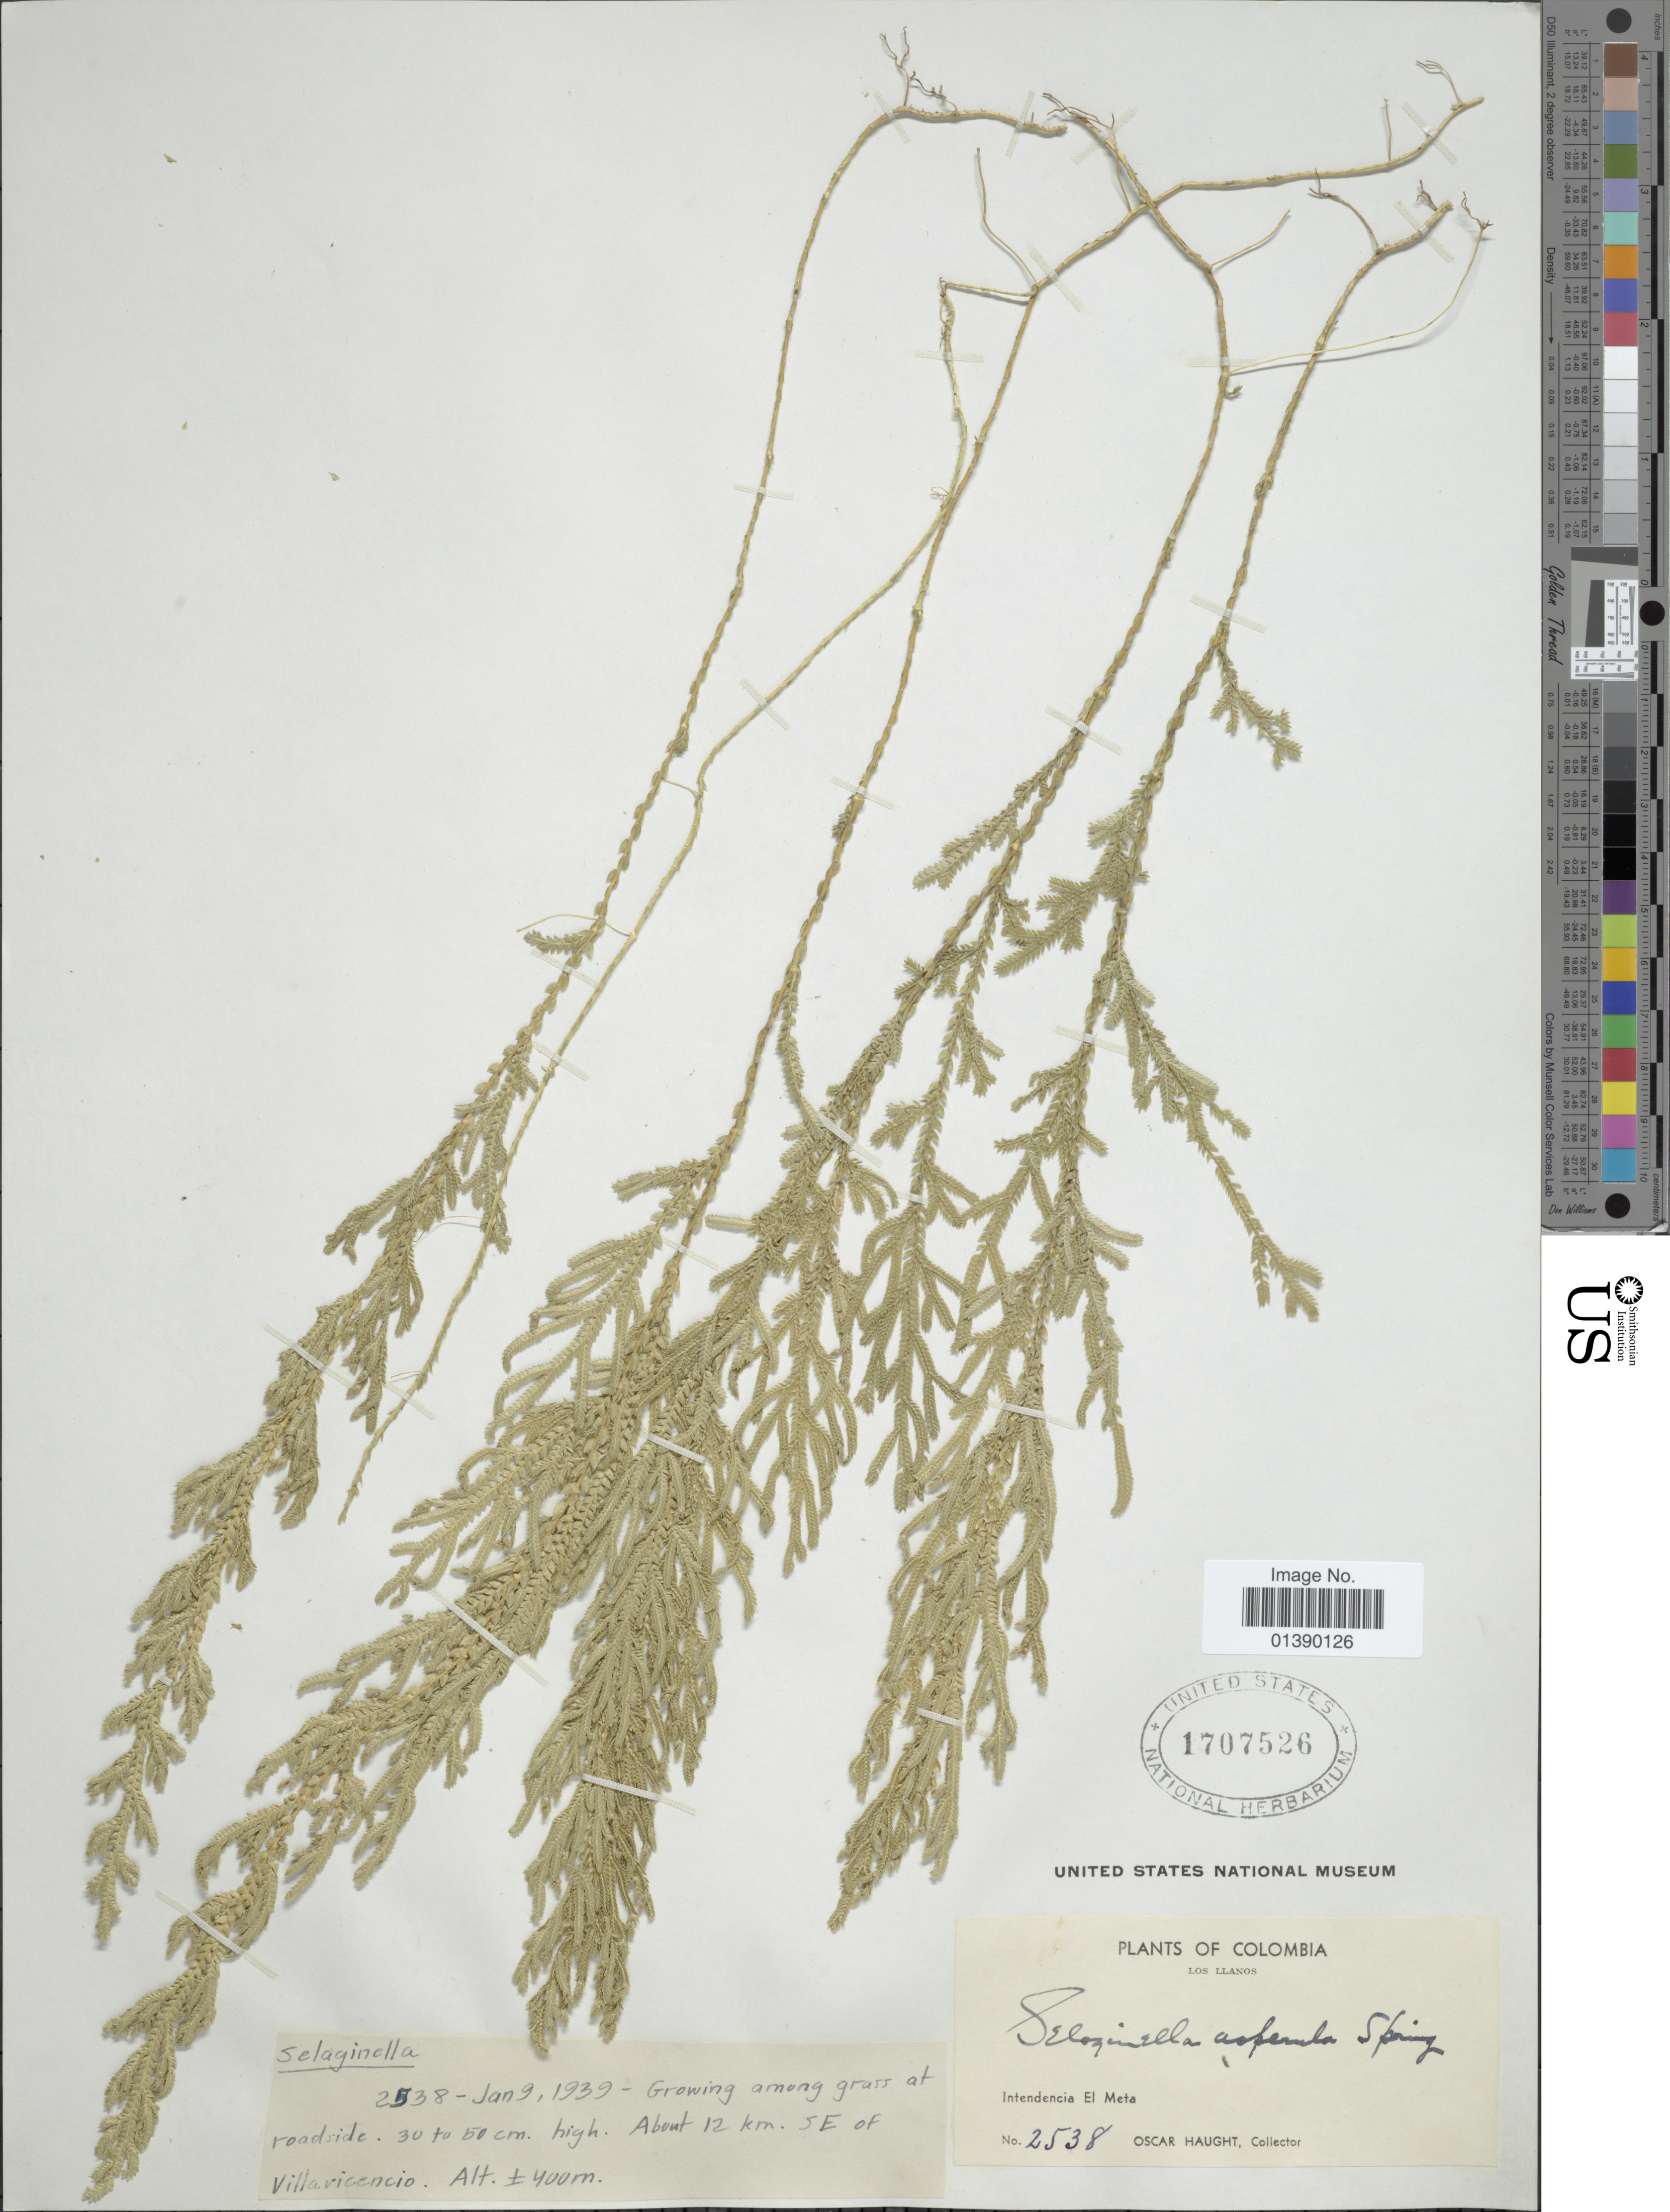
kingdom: Plantae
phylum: Tracheophyta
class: Lycopodiopsida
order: Selaginellales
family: Selaginellaceae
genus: Selaginella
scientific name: Selaginella asperula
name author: Spring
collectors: O. L. Haught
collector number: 2538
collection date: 1939-01-09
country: Colombia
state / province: Meta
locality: Los Llanos, Intendencia El Meta, about 12 km SE of Villavicencio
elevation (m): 400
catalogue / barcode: US 1707526